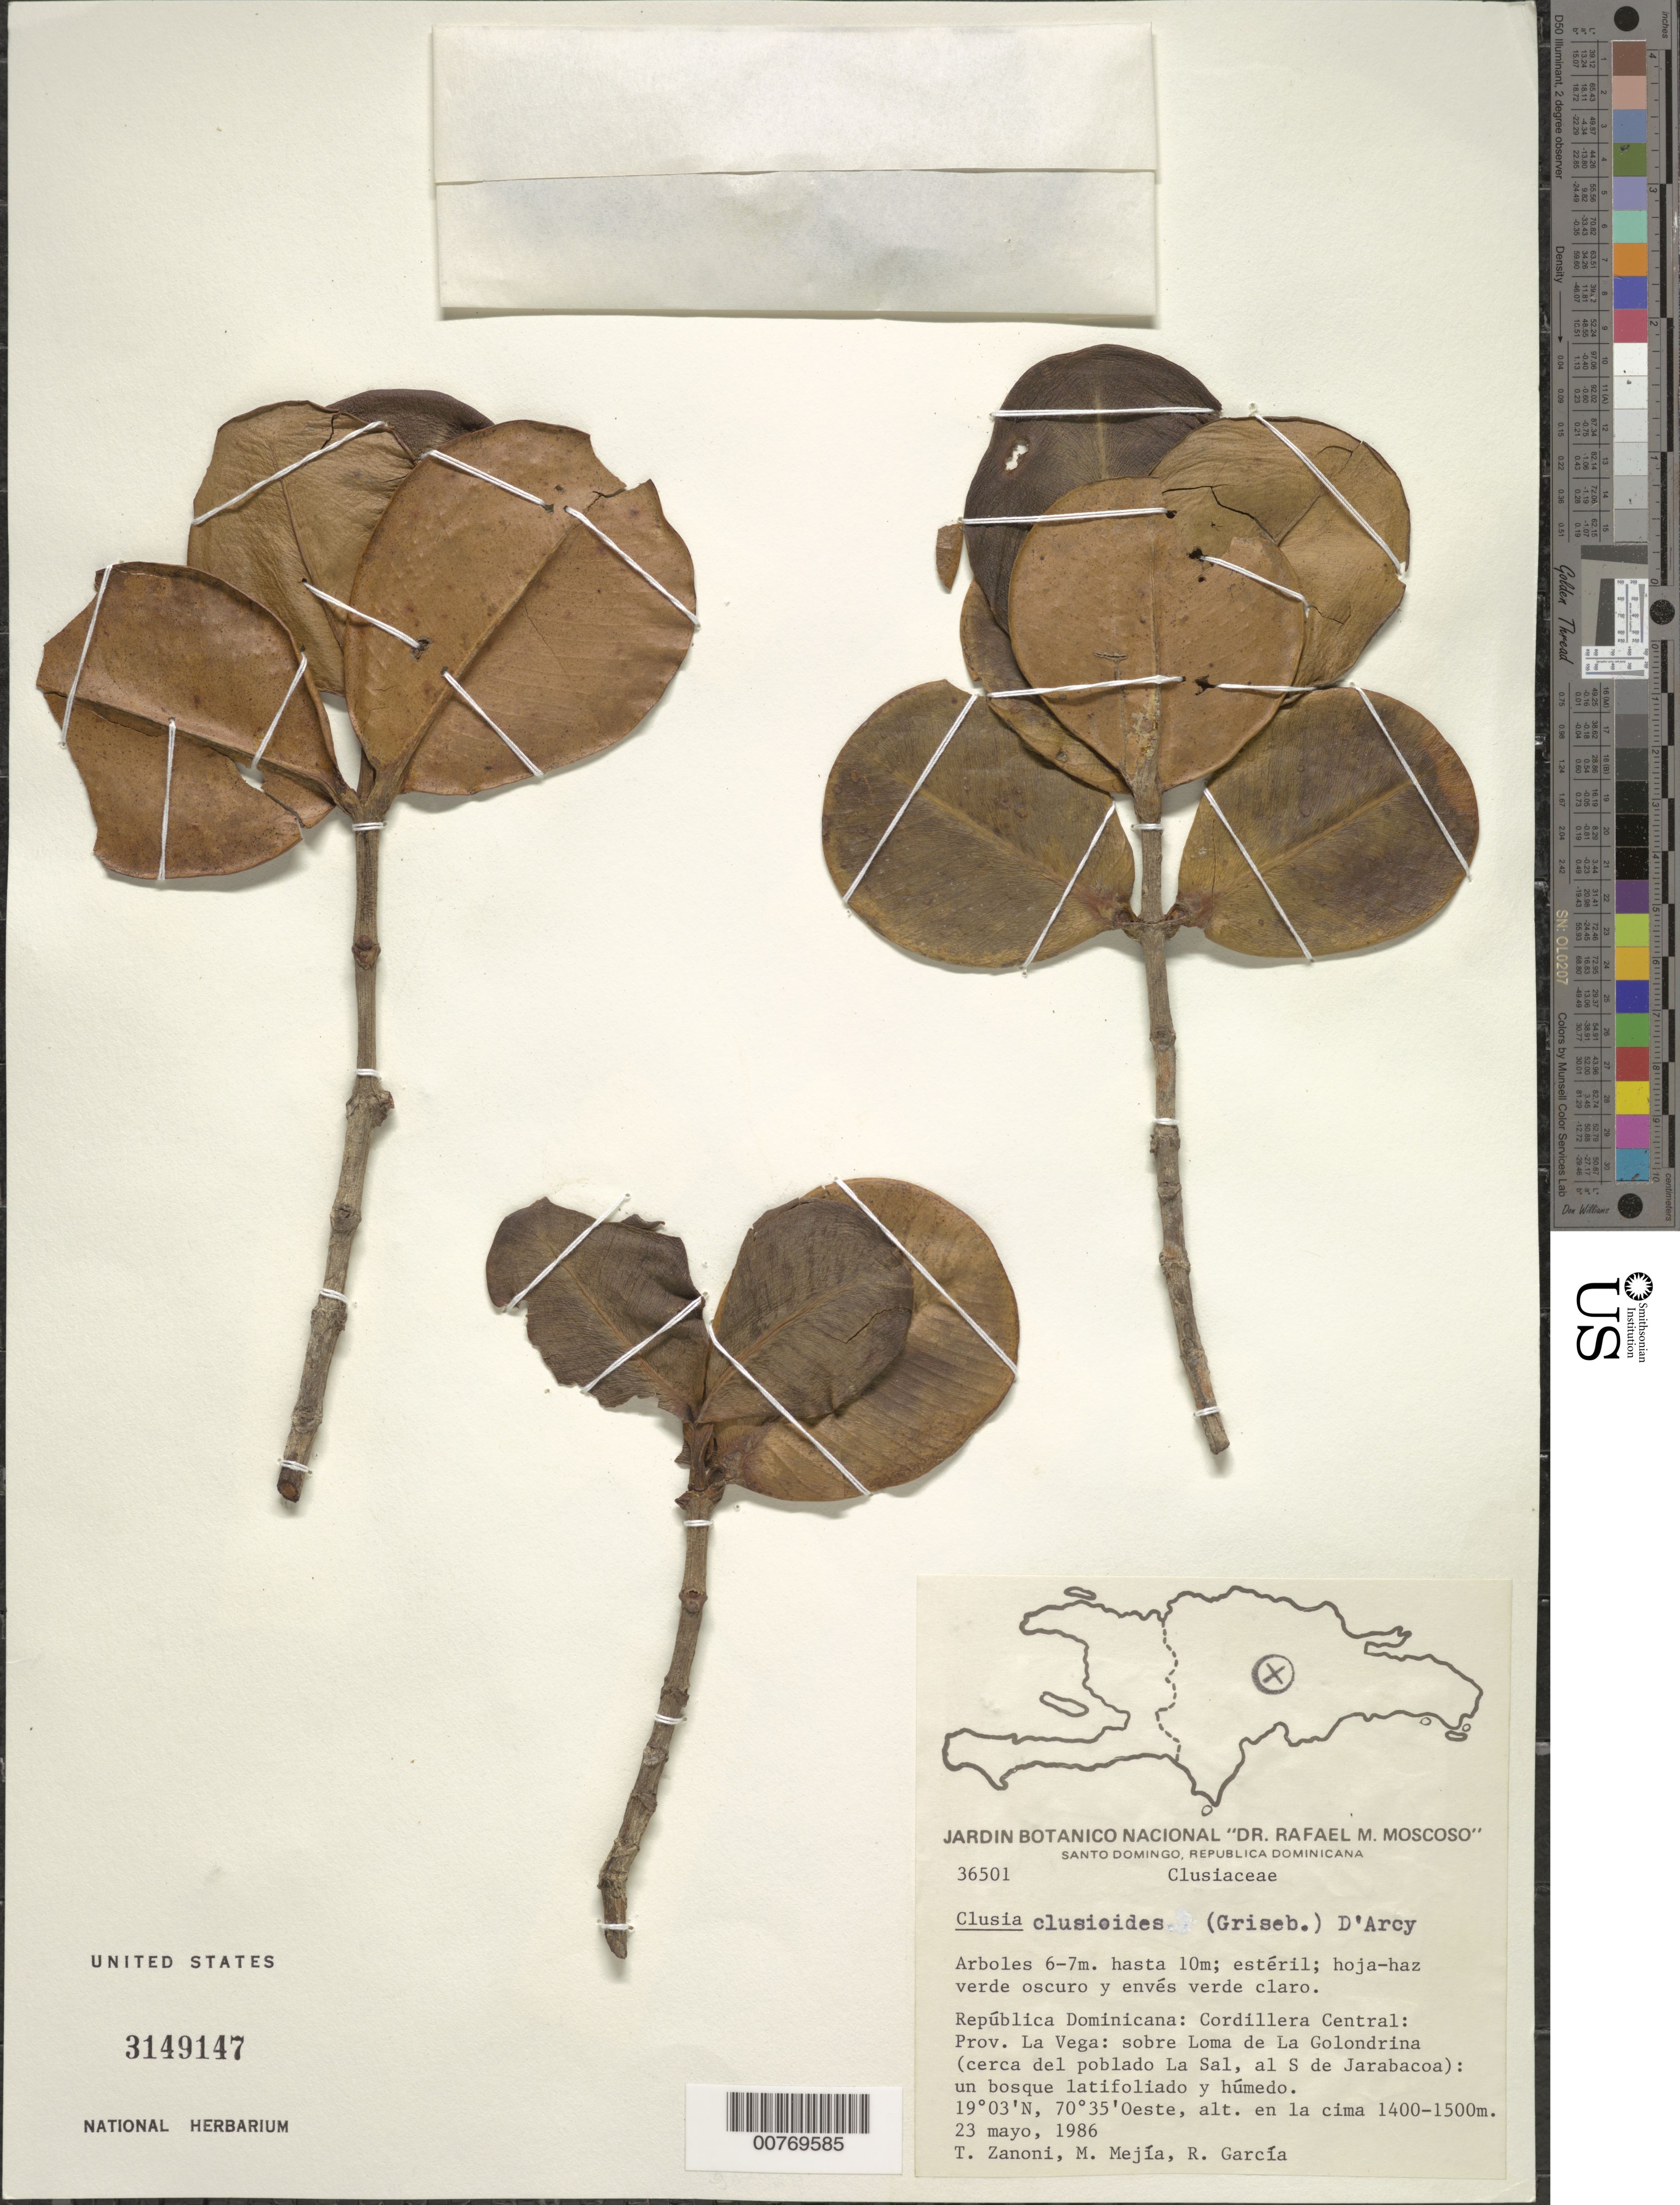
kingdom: Plantae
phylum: Tracheophyta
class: Magnoliopsida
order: Malpighiales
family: Clusiaceae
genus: Clusia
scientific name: Clusia clusioides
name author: (Griseb.) D'Arcy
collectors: T. A. Zanoni, M. Mejia & R. G. García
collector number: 36501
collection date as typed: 23 May 1986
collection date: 1986-05-23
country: Dominican Republic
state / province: La Vega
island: Hispaniola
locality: Loma of La Golondrina, close to La Sal village, South of Jarabacoa.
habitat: Broad leaves and wet forest.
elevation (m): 1400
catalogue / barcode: US 3149147